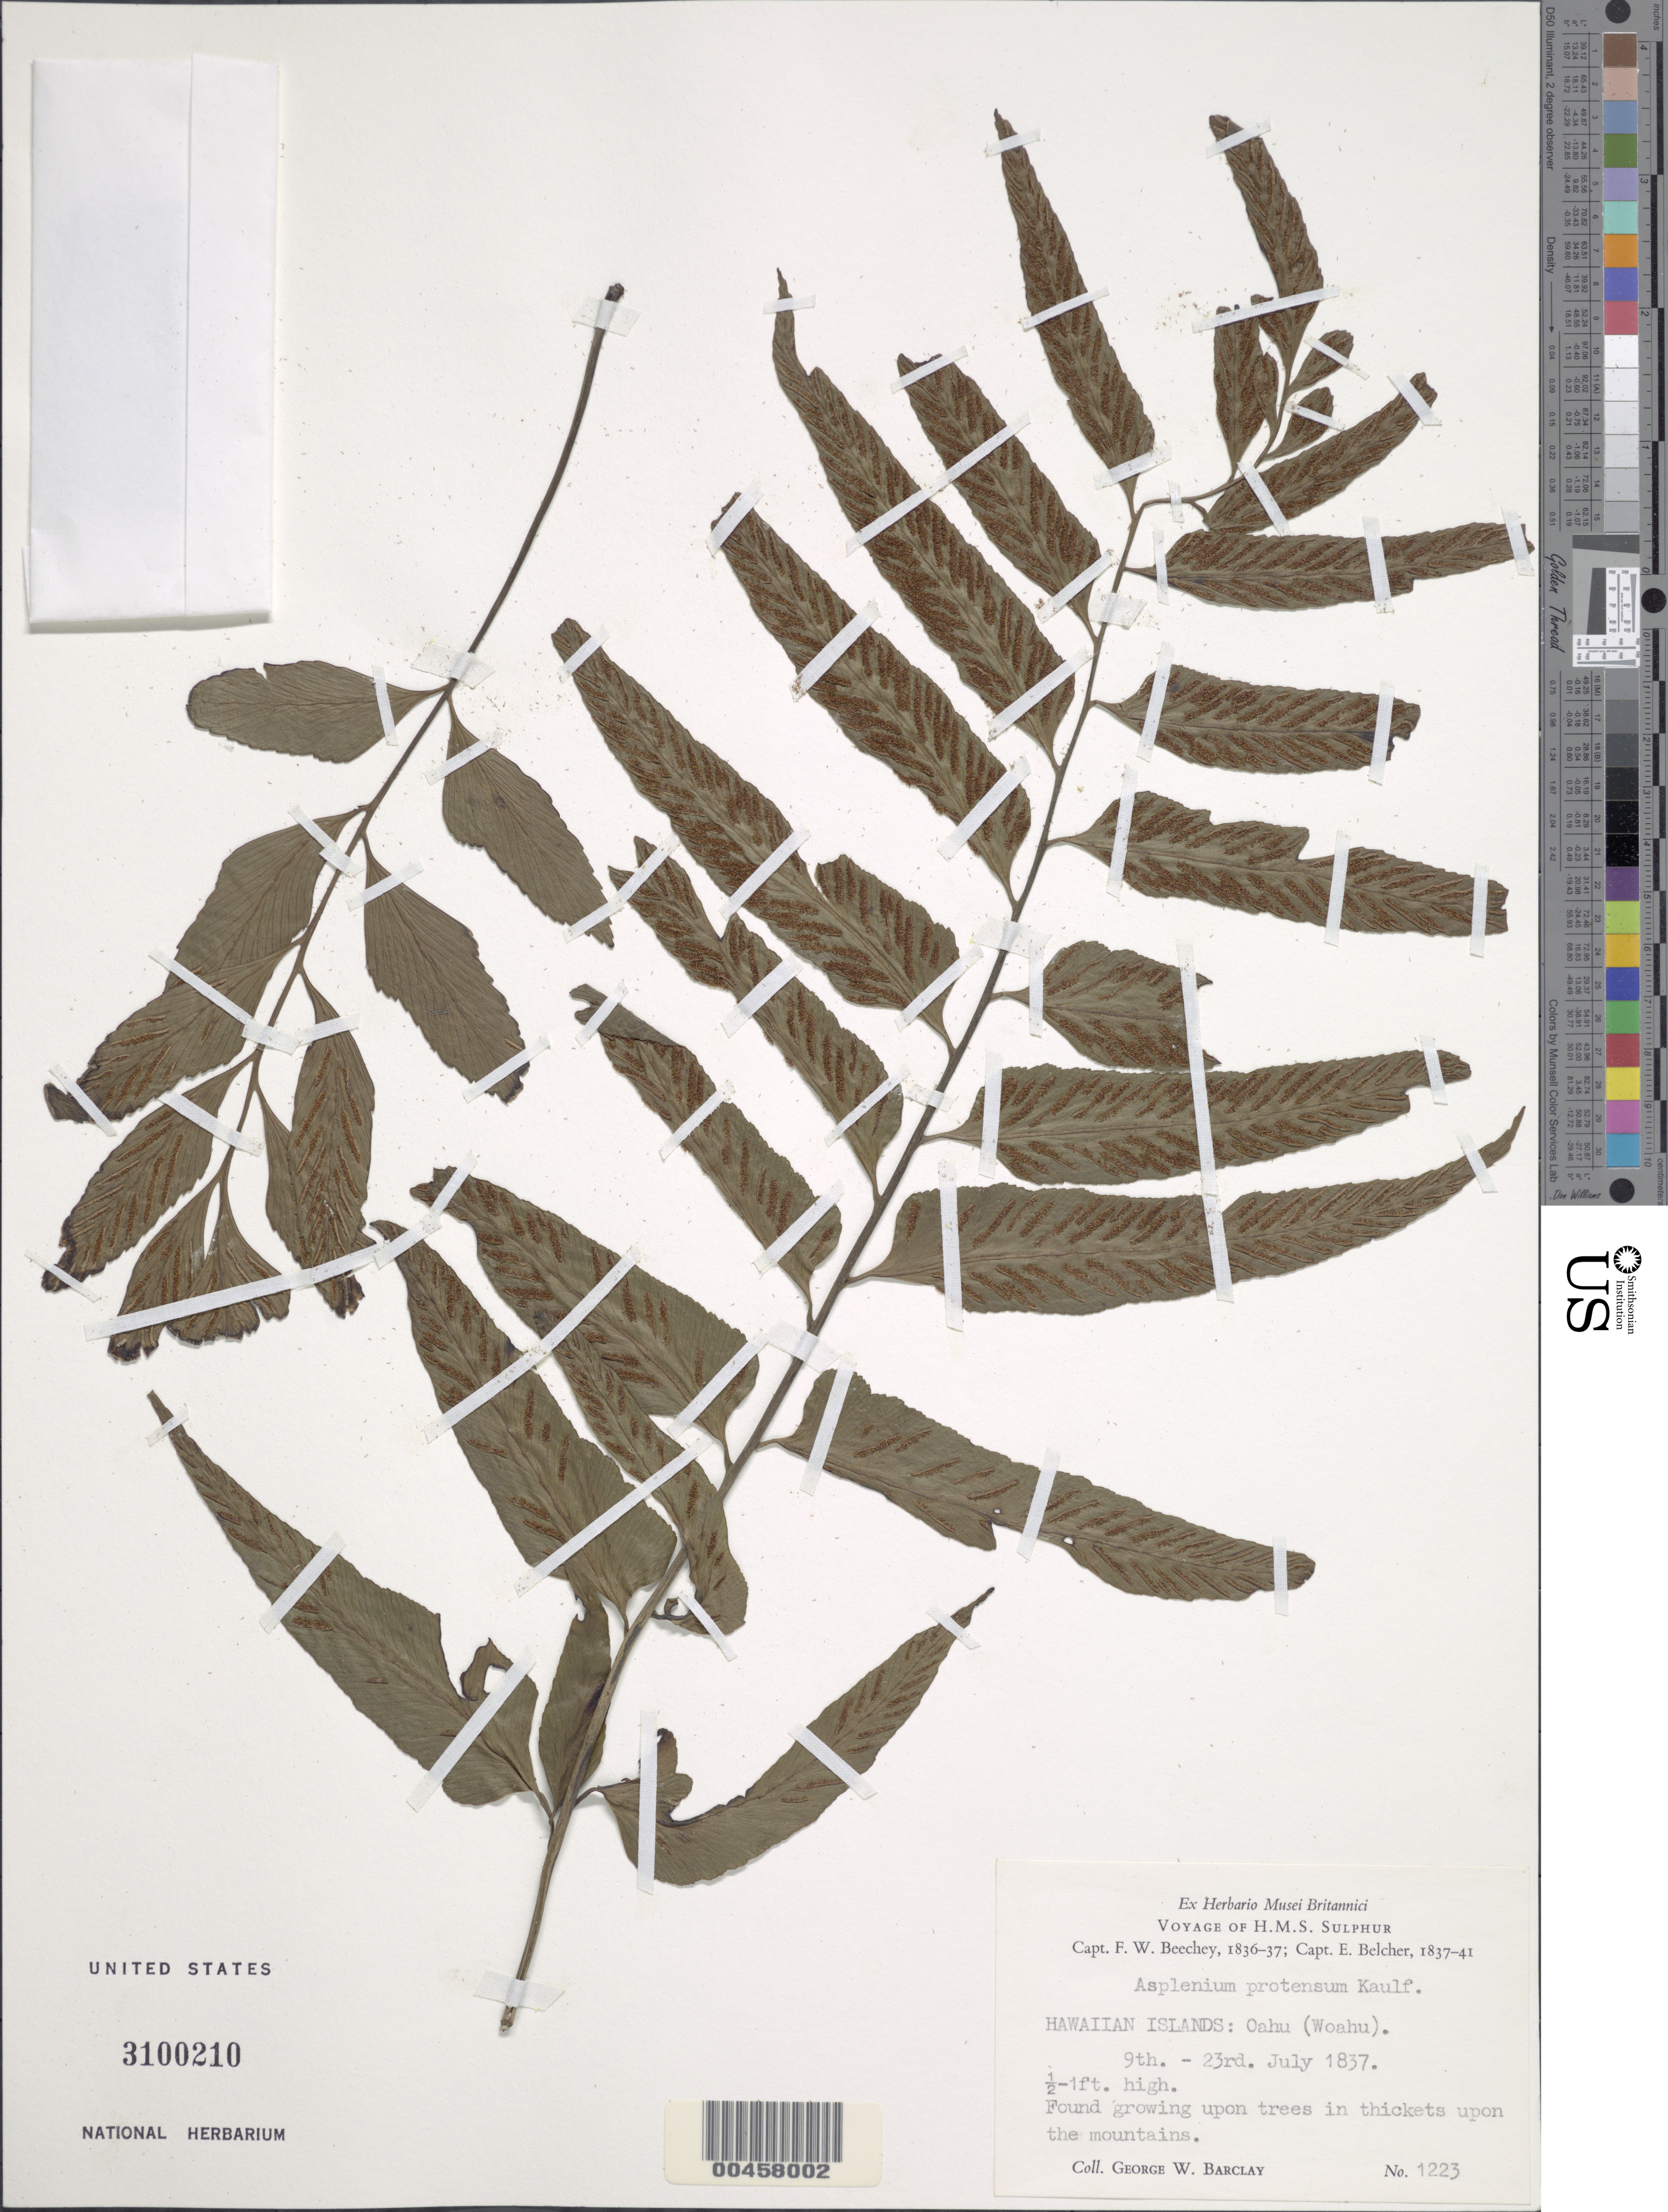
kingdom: Plantae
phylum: Tracheophyta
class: Polypodiopsida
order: Polypodiales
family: Aspleniaceae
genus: Asplenium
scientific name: Asplenium kaulfussii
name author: Schltdl.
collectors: G. W. Barclay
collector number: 1223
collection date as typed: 9 Jul 1837 to 23 Jul 1837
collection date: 1837-07-09/1837-07-23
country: United States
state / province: Hawaii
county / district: Honolulu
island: Oahu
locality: Hawaiian Islands: Oahu (Woahu), upon the mountains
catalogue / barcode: US 3100210